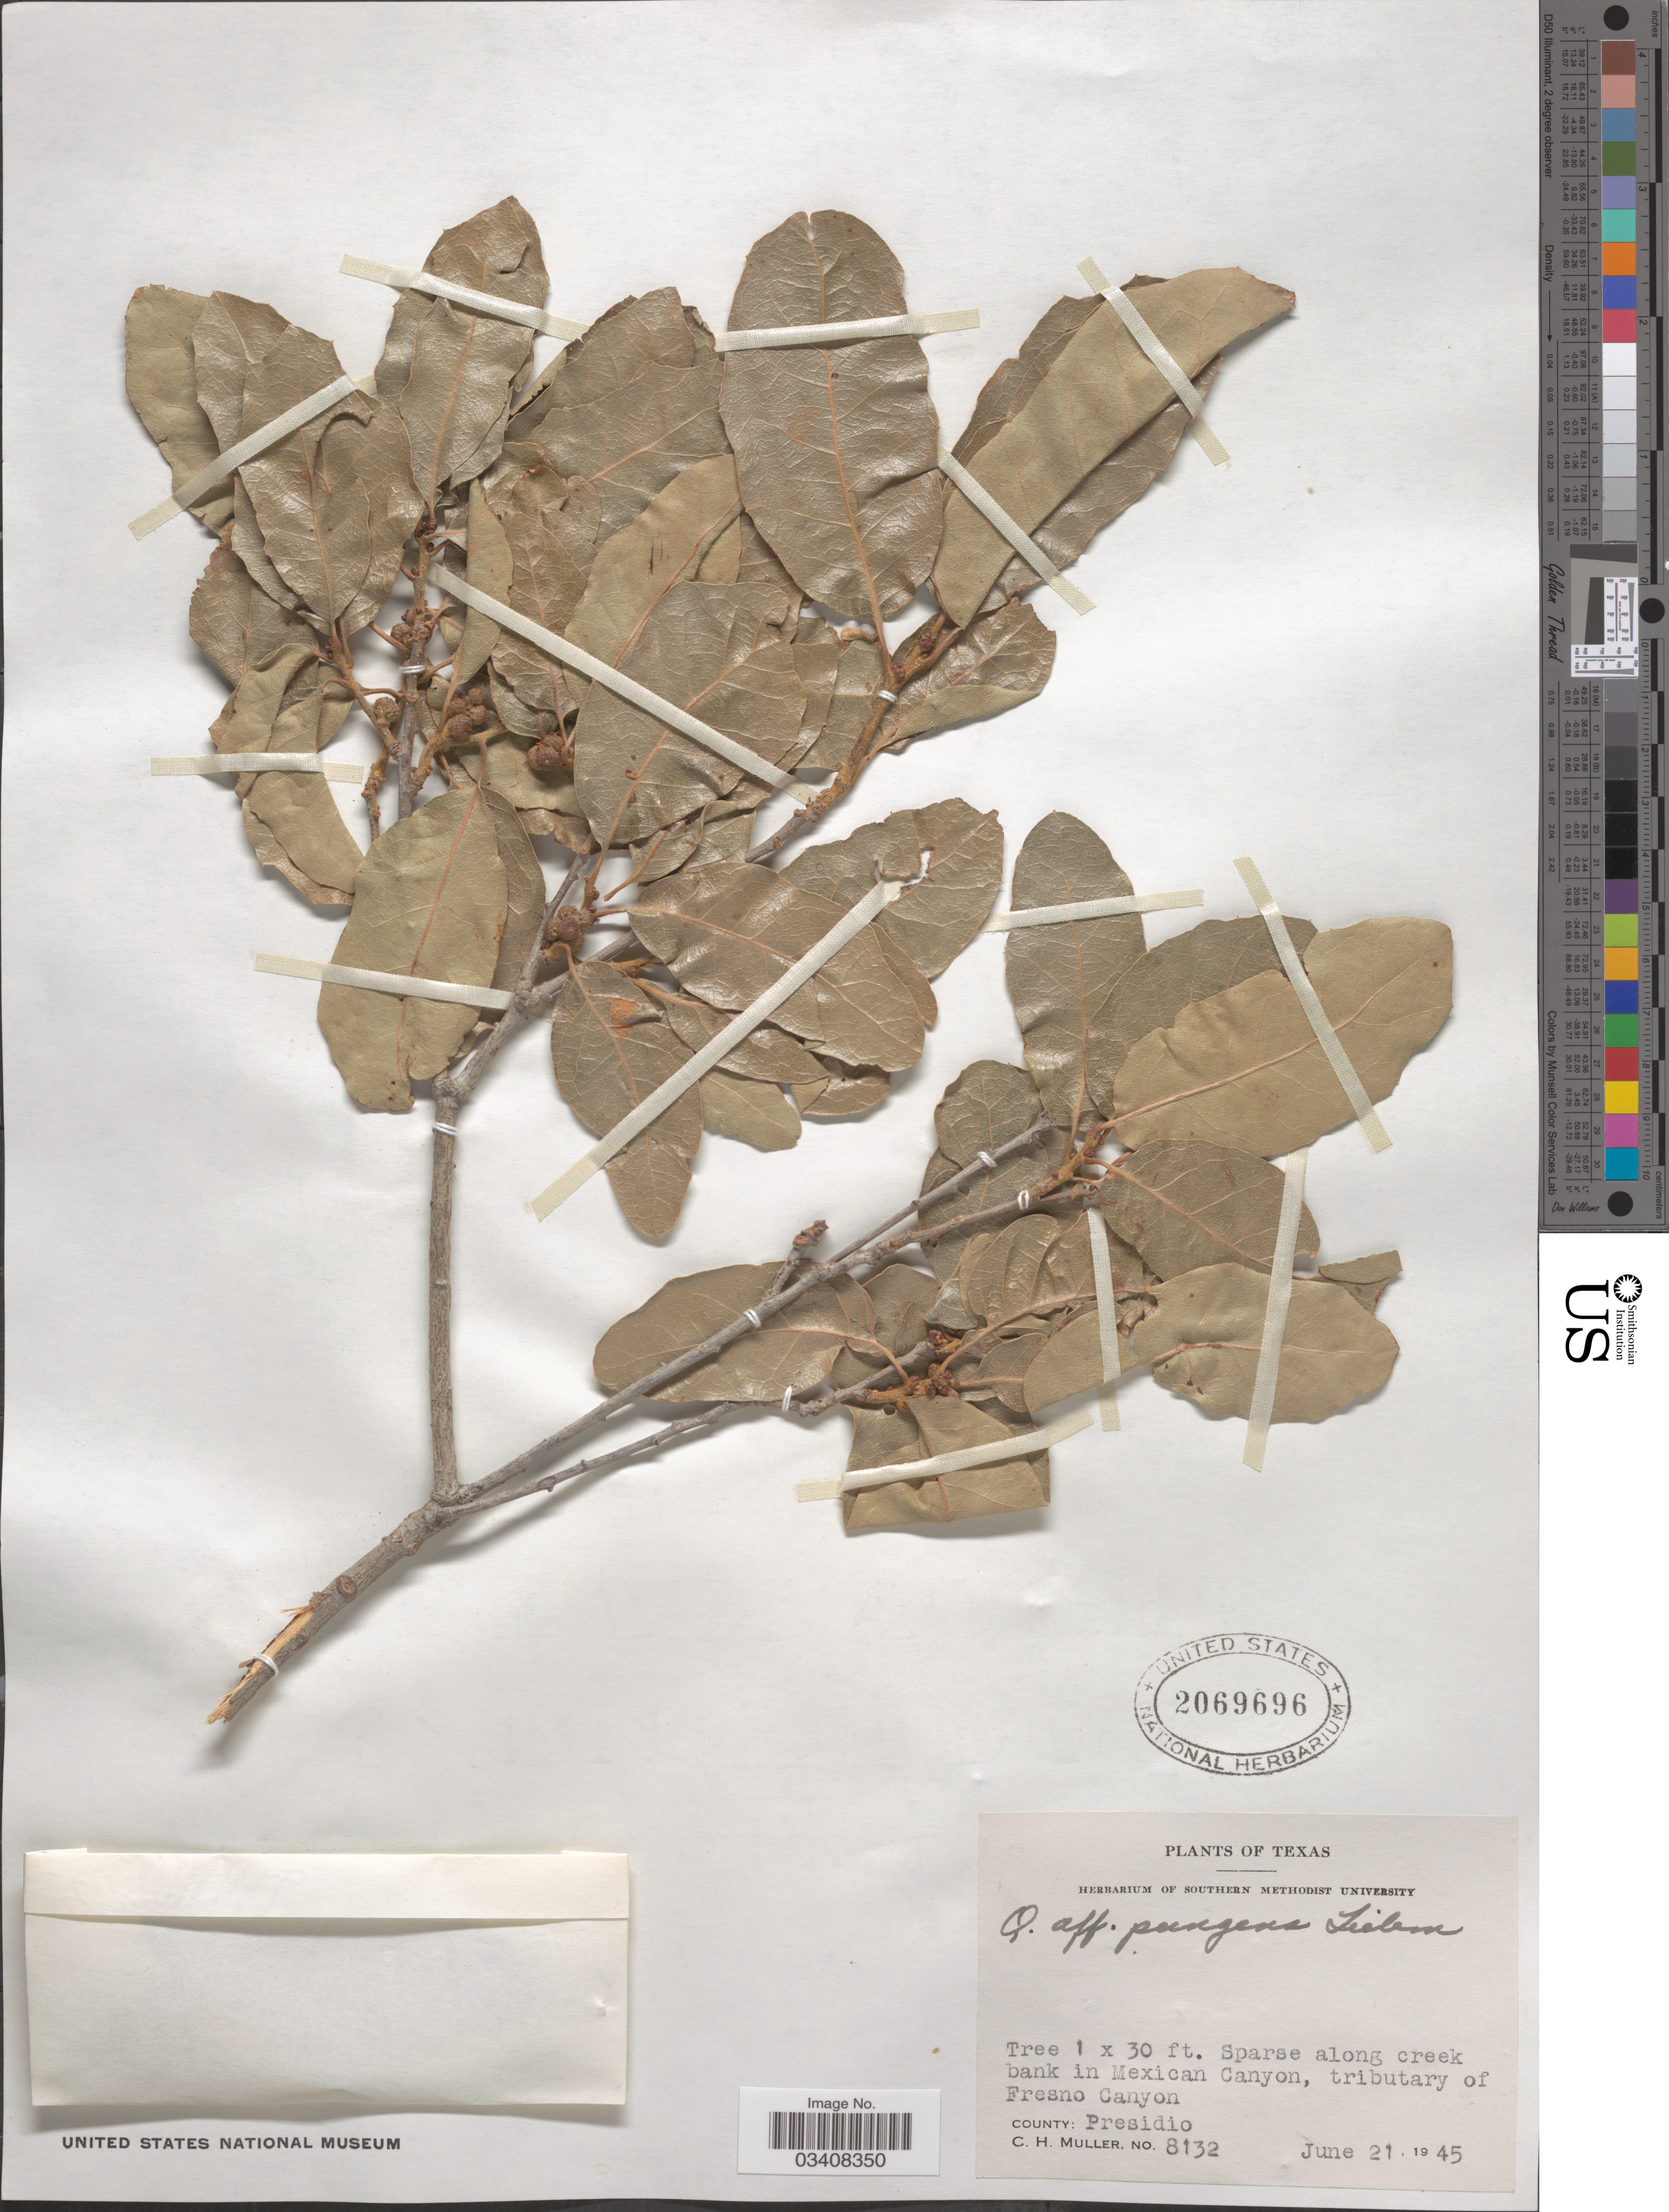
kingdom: Plantae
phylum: Tracheophyta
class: Magnoliopsida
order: Fagales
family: Fagaceae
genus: Quercus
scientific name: Quercus pungens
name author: Liebm.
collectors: C. H. Mueller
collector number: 8132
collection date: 1945-06-21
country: United States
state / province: Texas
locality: Sparse along creek bank in Mexican Canyon, tributary of Fresno Canyon. County: Presidio.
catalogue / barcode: US 2069696